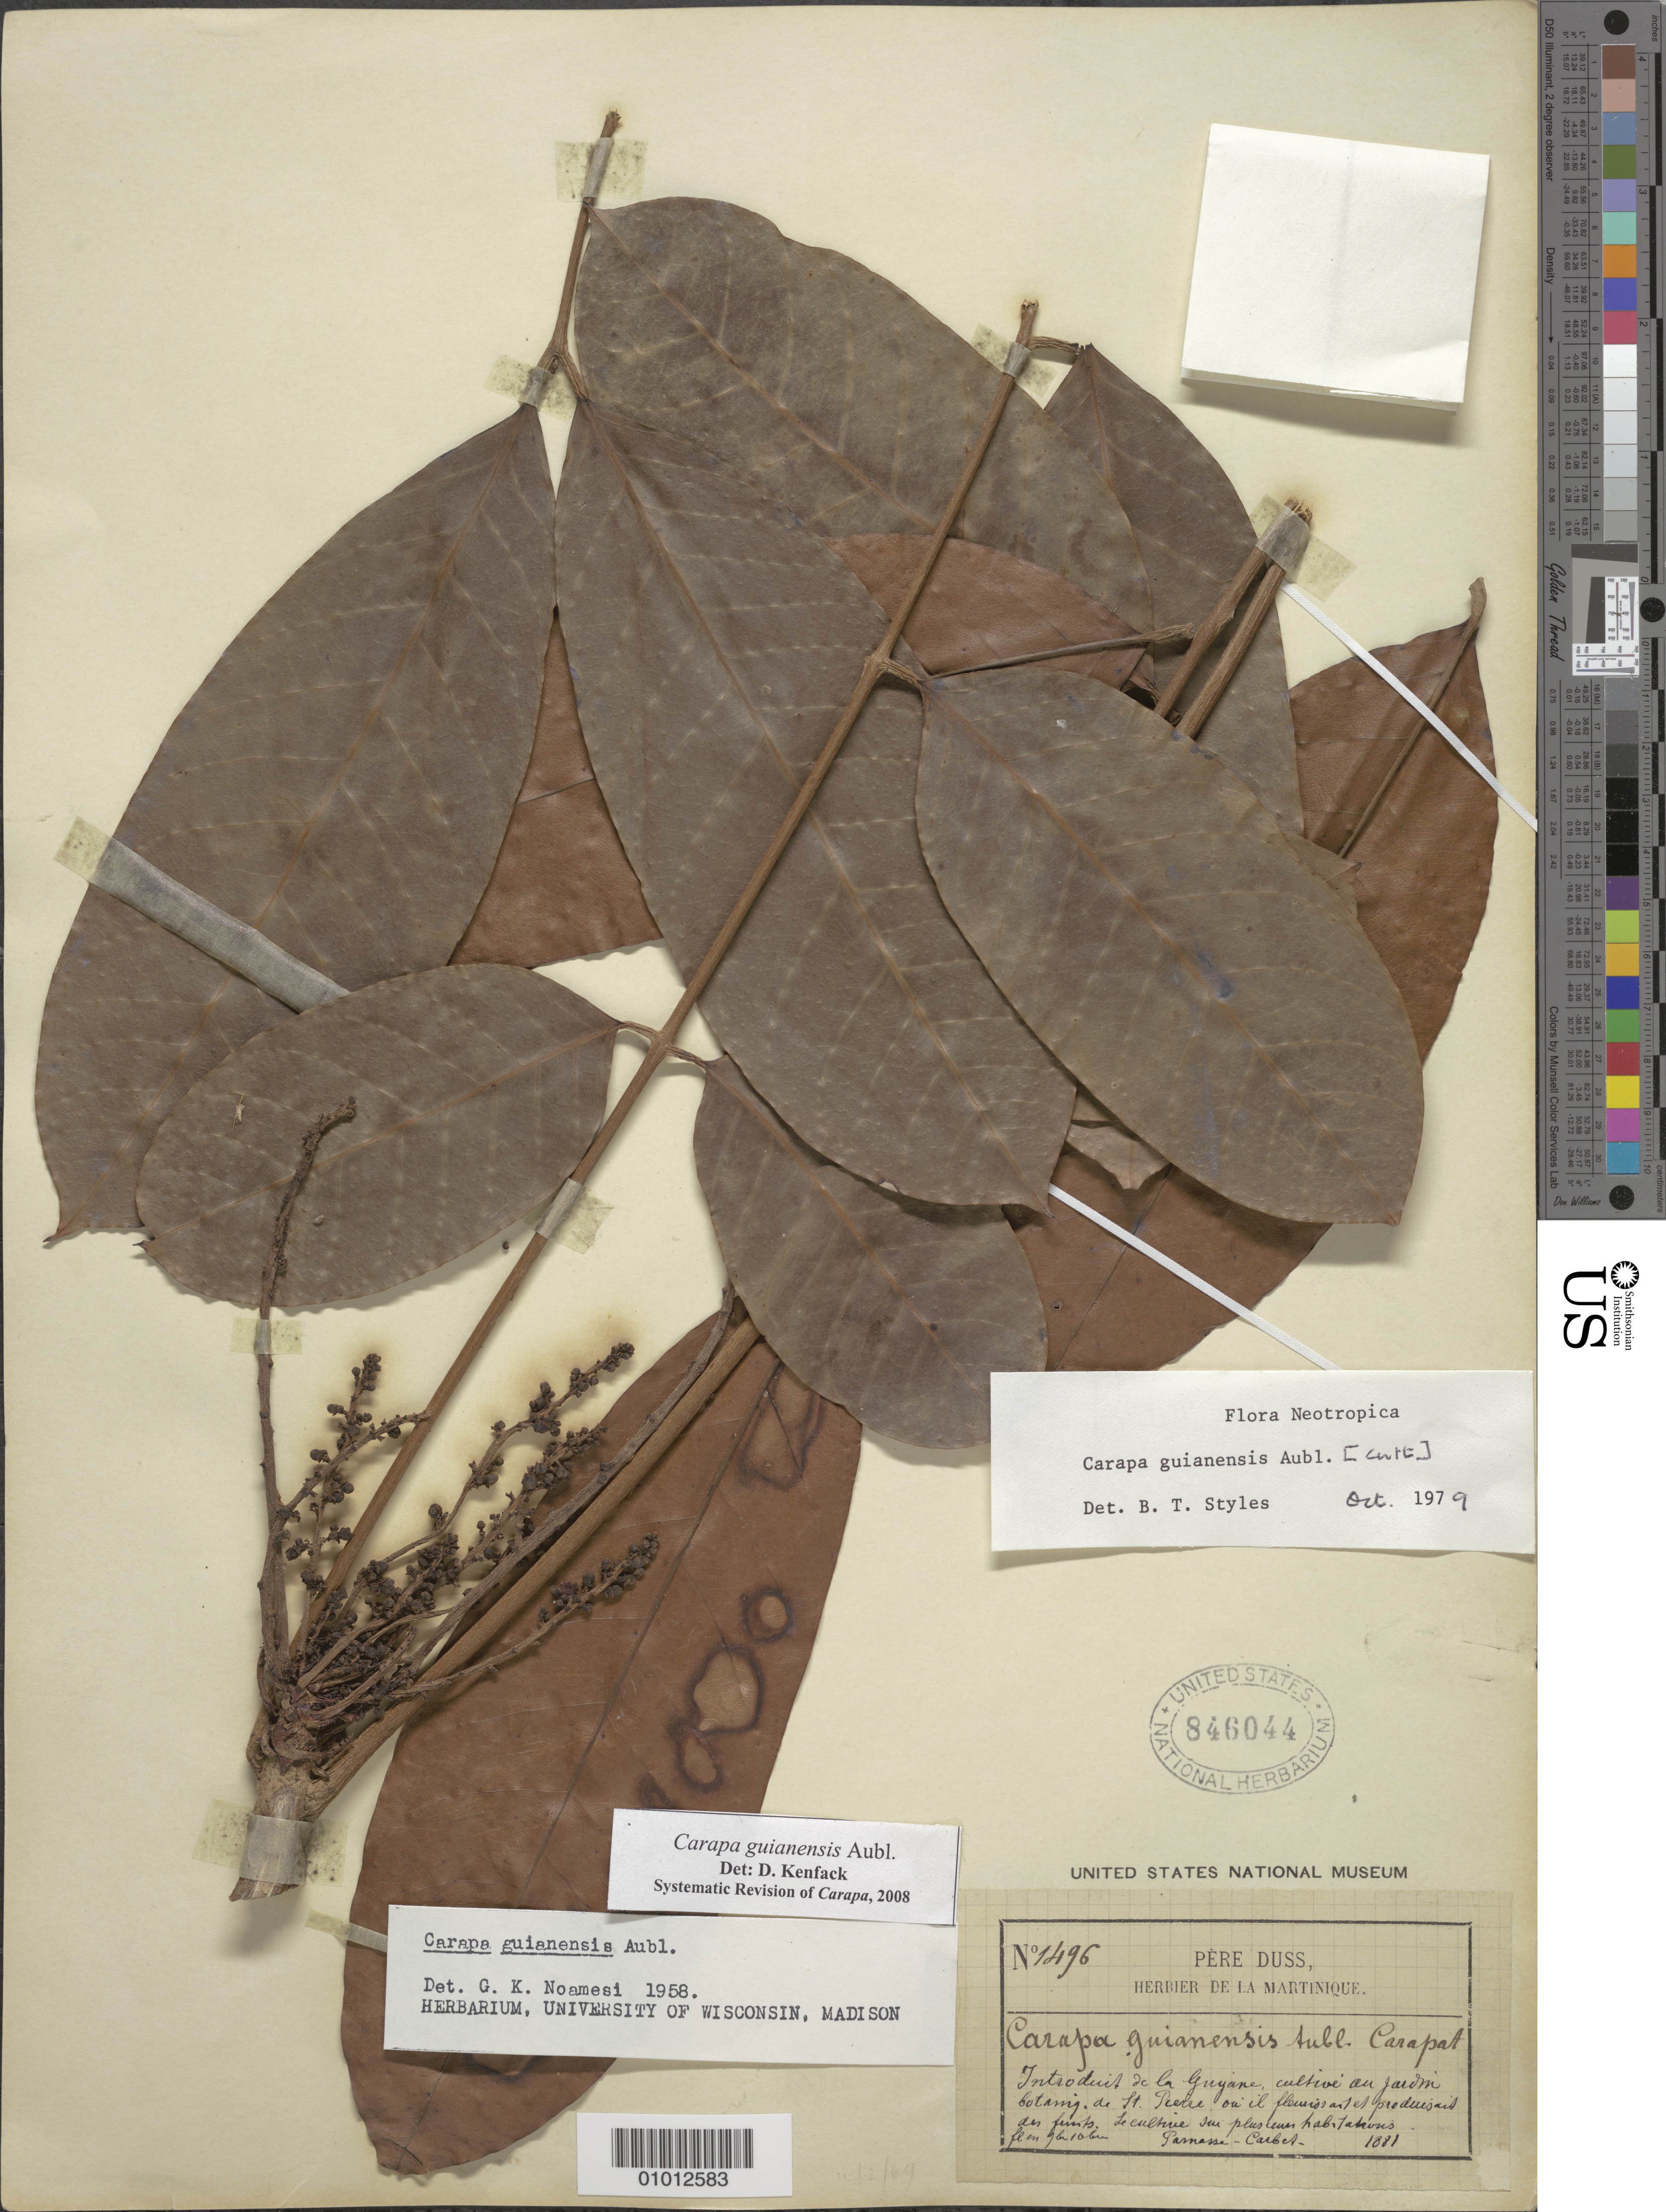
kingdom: Plantae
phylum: Tracheophyta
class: Magnoliopsida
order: Sapindales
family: Meliaceae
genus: Carapa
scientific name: Carapa guianensis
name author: Aubl.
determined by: Kenfack, D.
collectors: Père Duss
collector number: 1496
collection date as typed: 1881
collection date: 1881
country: Guadeloupe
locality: Jardin de St. Piedre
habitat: Introduit de la Guyane, cultive sur plus habitations Panasse-Carbet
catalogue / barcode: US 846044